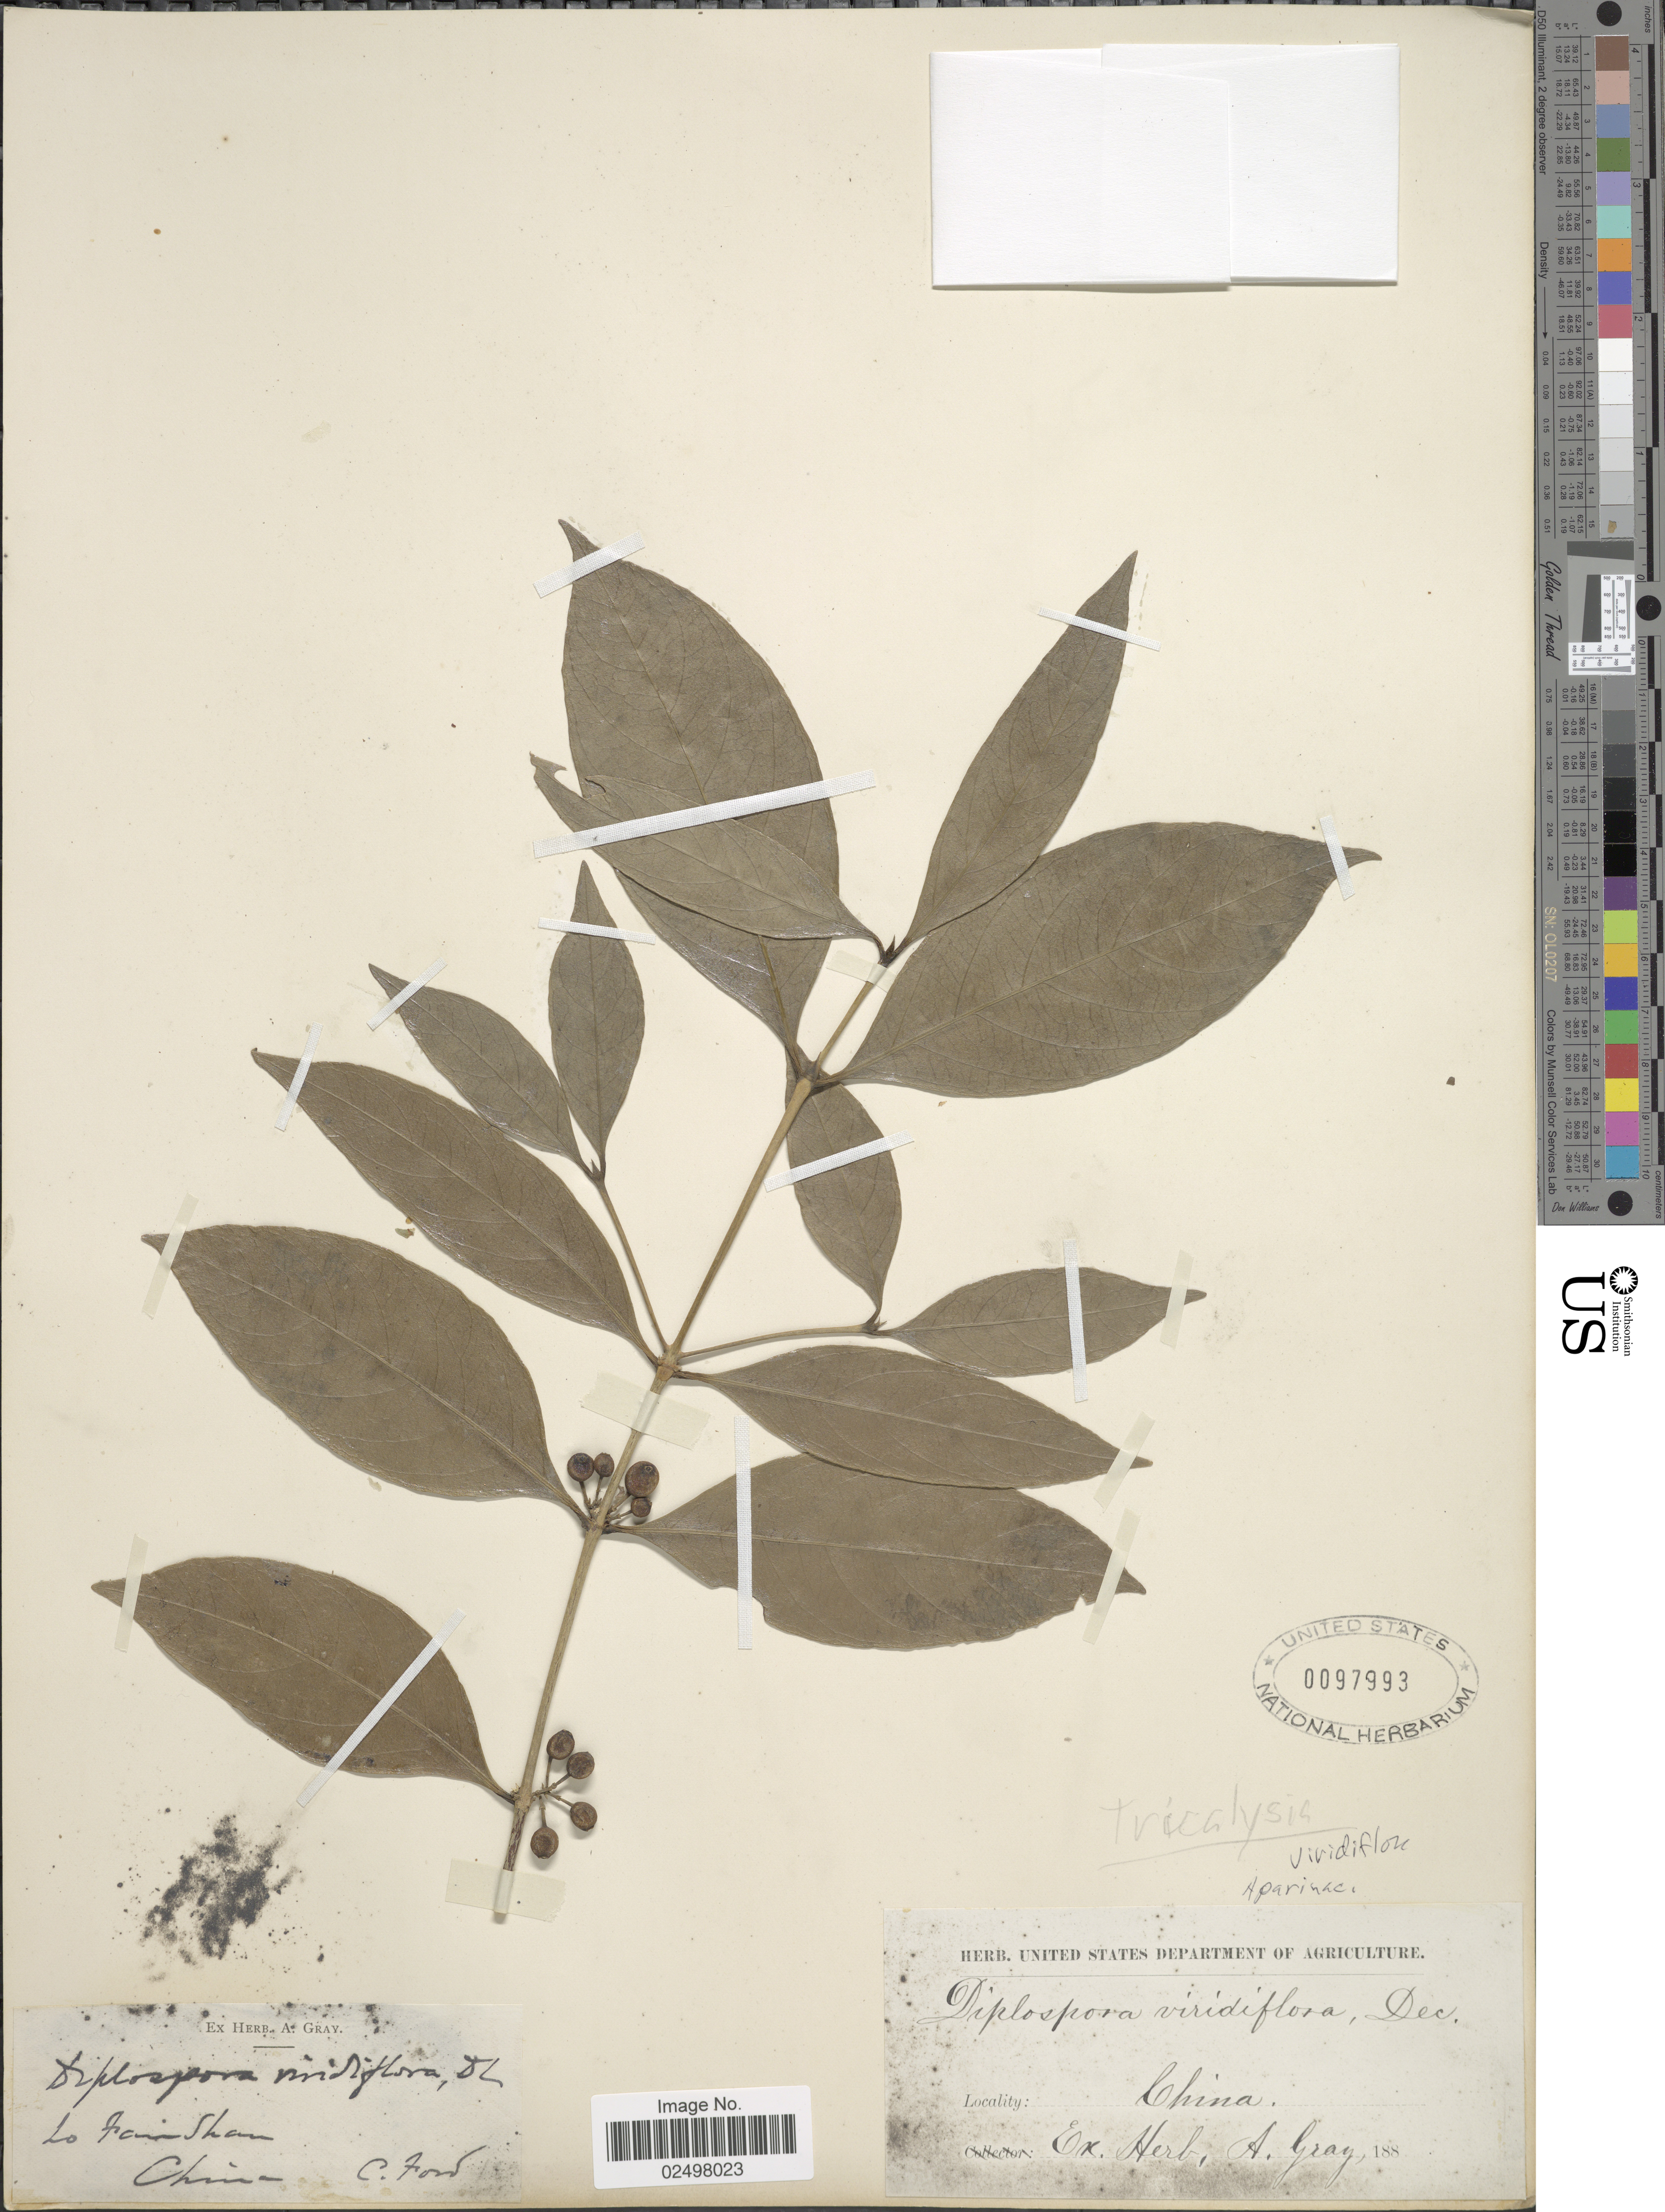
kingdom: Plantae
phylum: Tracheophyta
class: Magnoliopsida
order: Gentianales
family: Rubiaceae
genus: Tricalysia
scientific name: Tricalysia dubia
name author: (Lindl.) Ohwi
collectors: C. Ford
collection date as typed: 188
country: China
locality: Lo Fain Shan [interpreted]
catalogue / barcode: US 97993